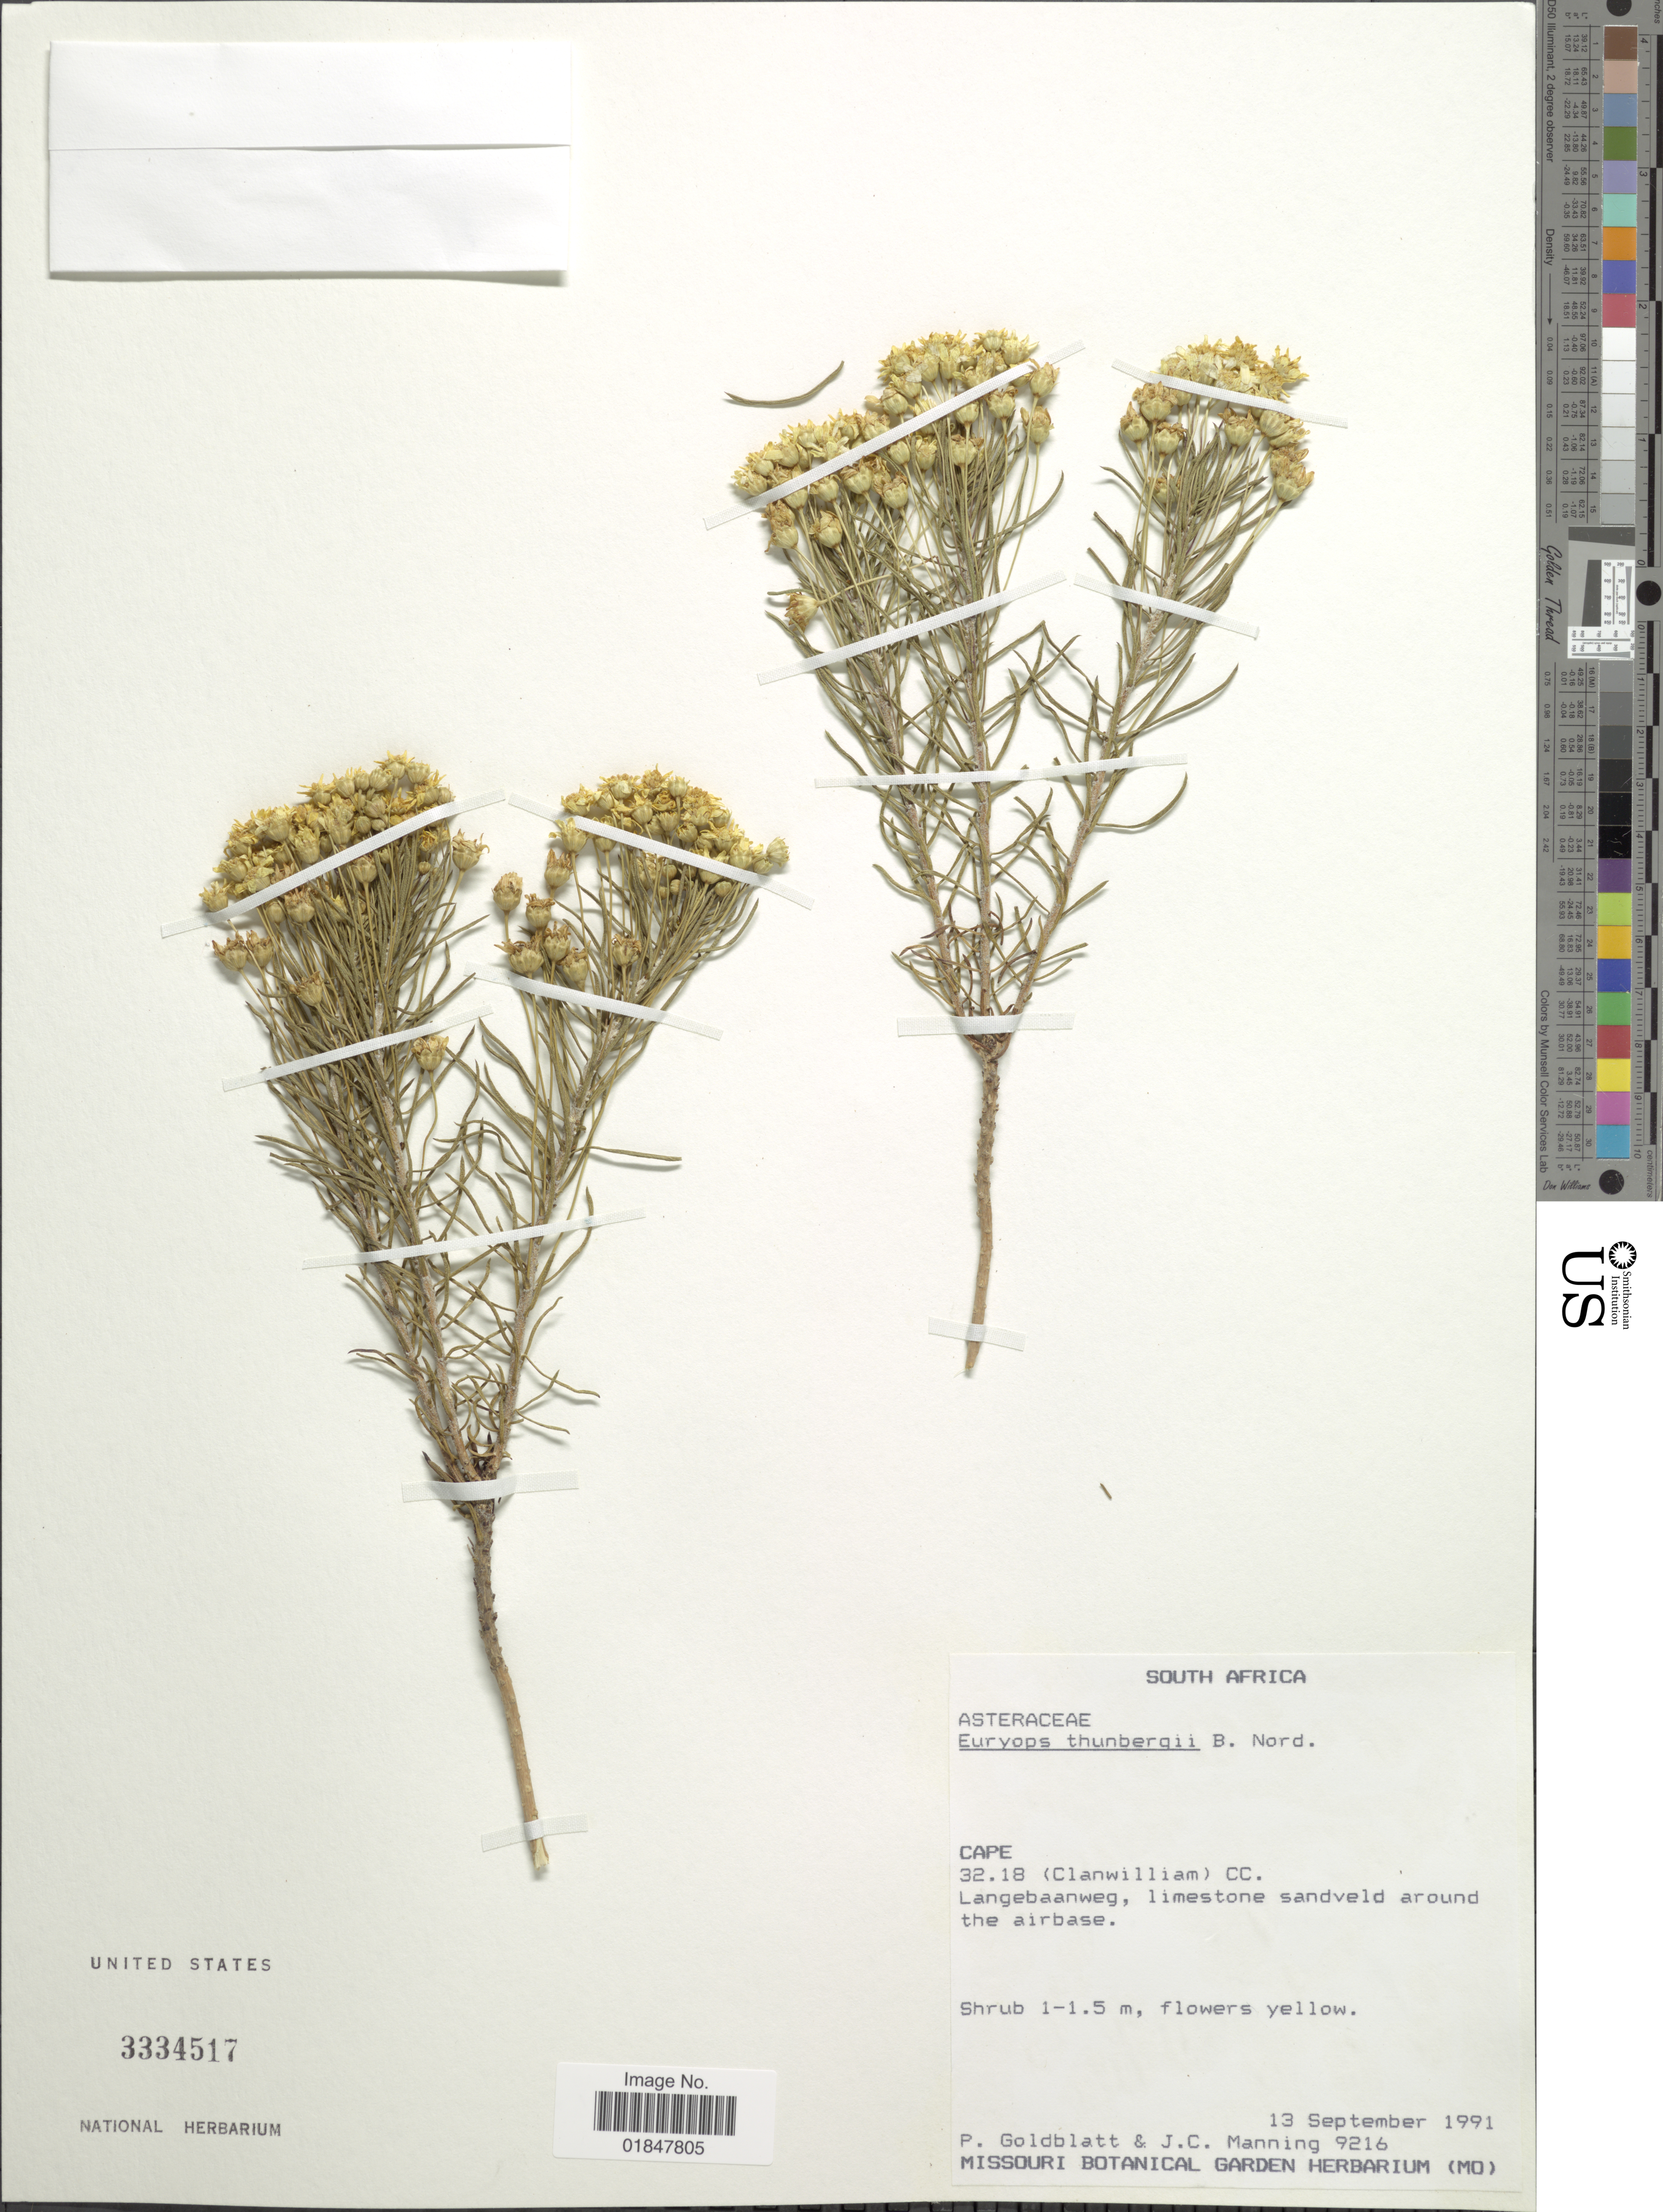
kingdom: Plantae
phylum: Tracheophyta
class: Magnoliopsida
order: Asterales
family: Asteraceae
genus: Euryops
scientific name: Euryops thunbergii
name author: B. Nord.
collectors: P. Goldblatt & J. C. Manning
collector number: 9216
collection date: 1991-09-13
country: South Africa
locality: Cape, 32.18 (Clanwilliam) C.C. Langebaanweg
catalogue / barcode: US 3334517